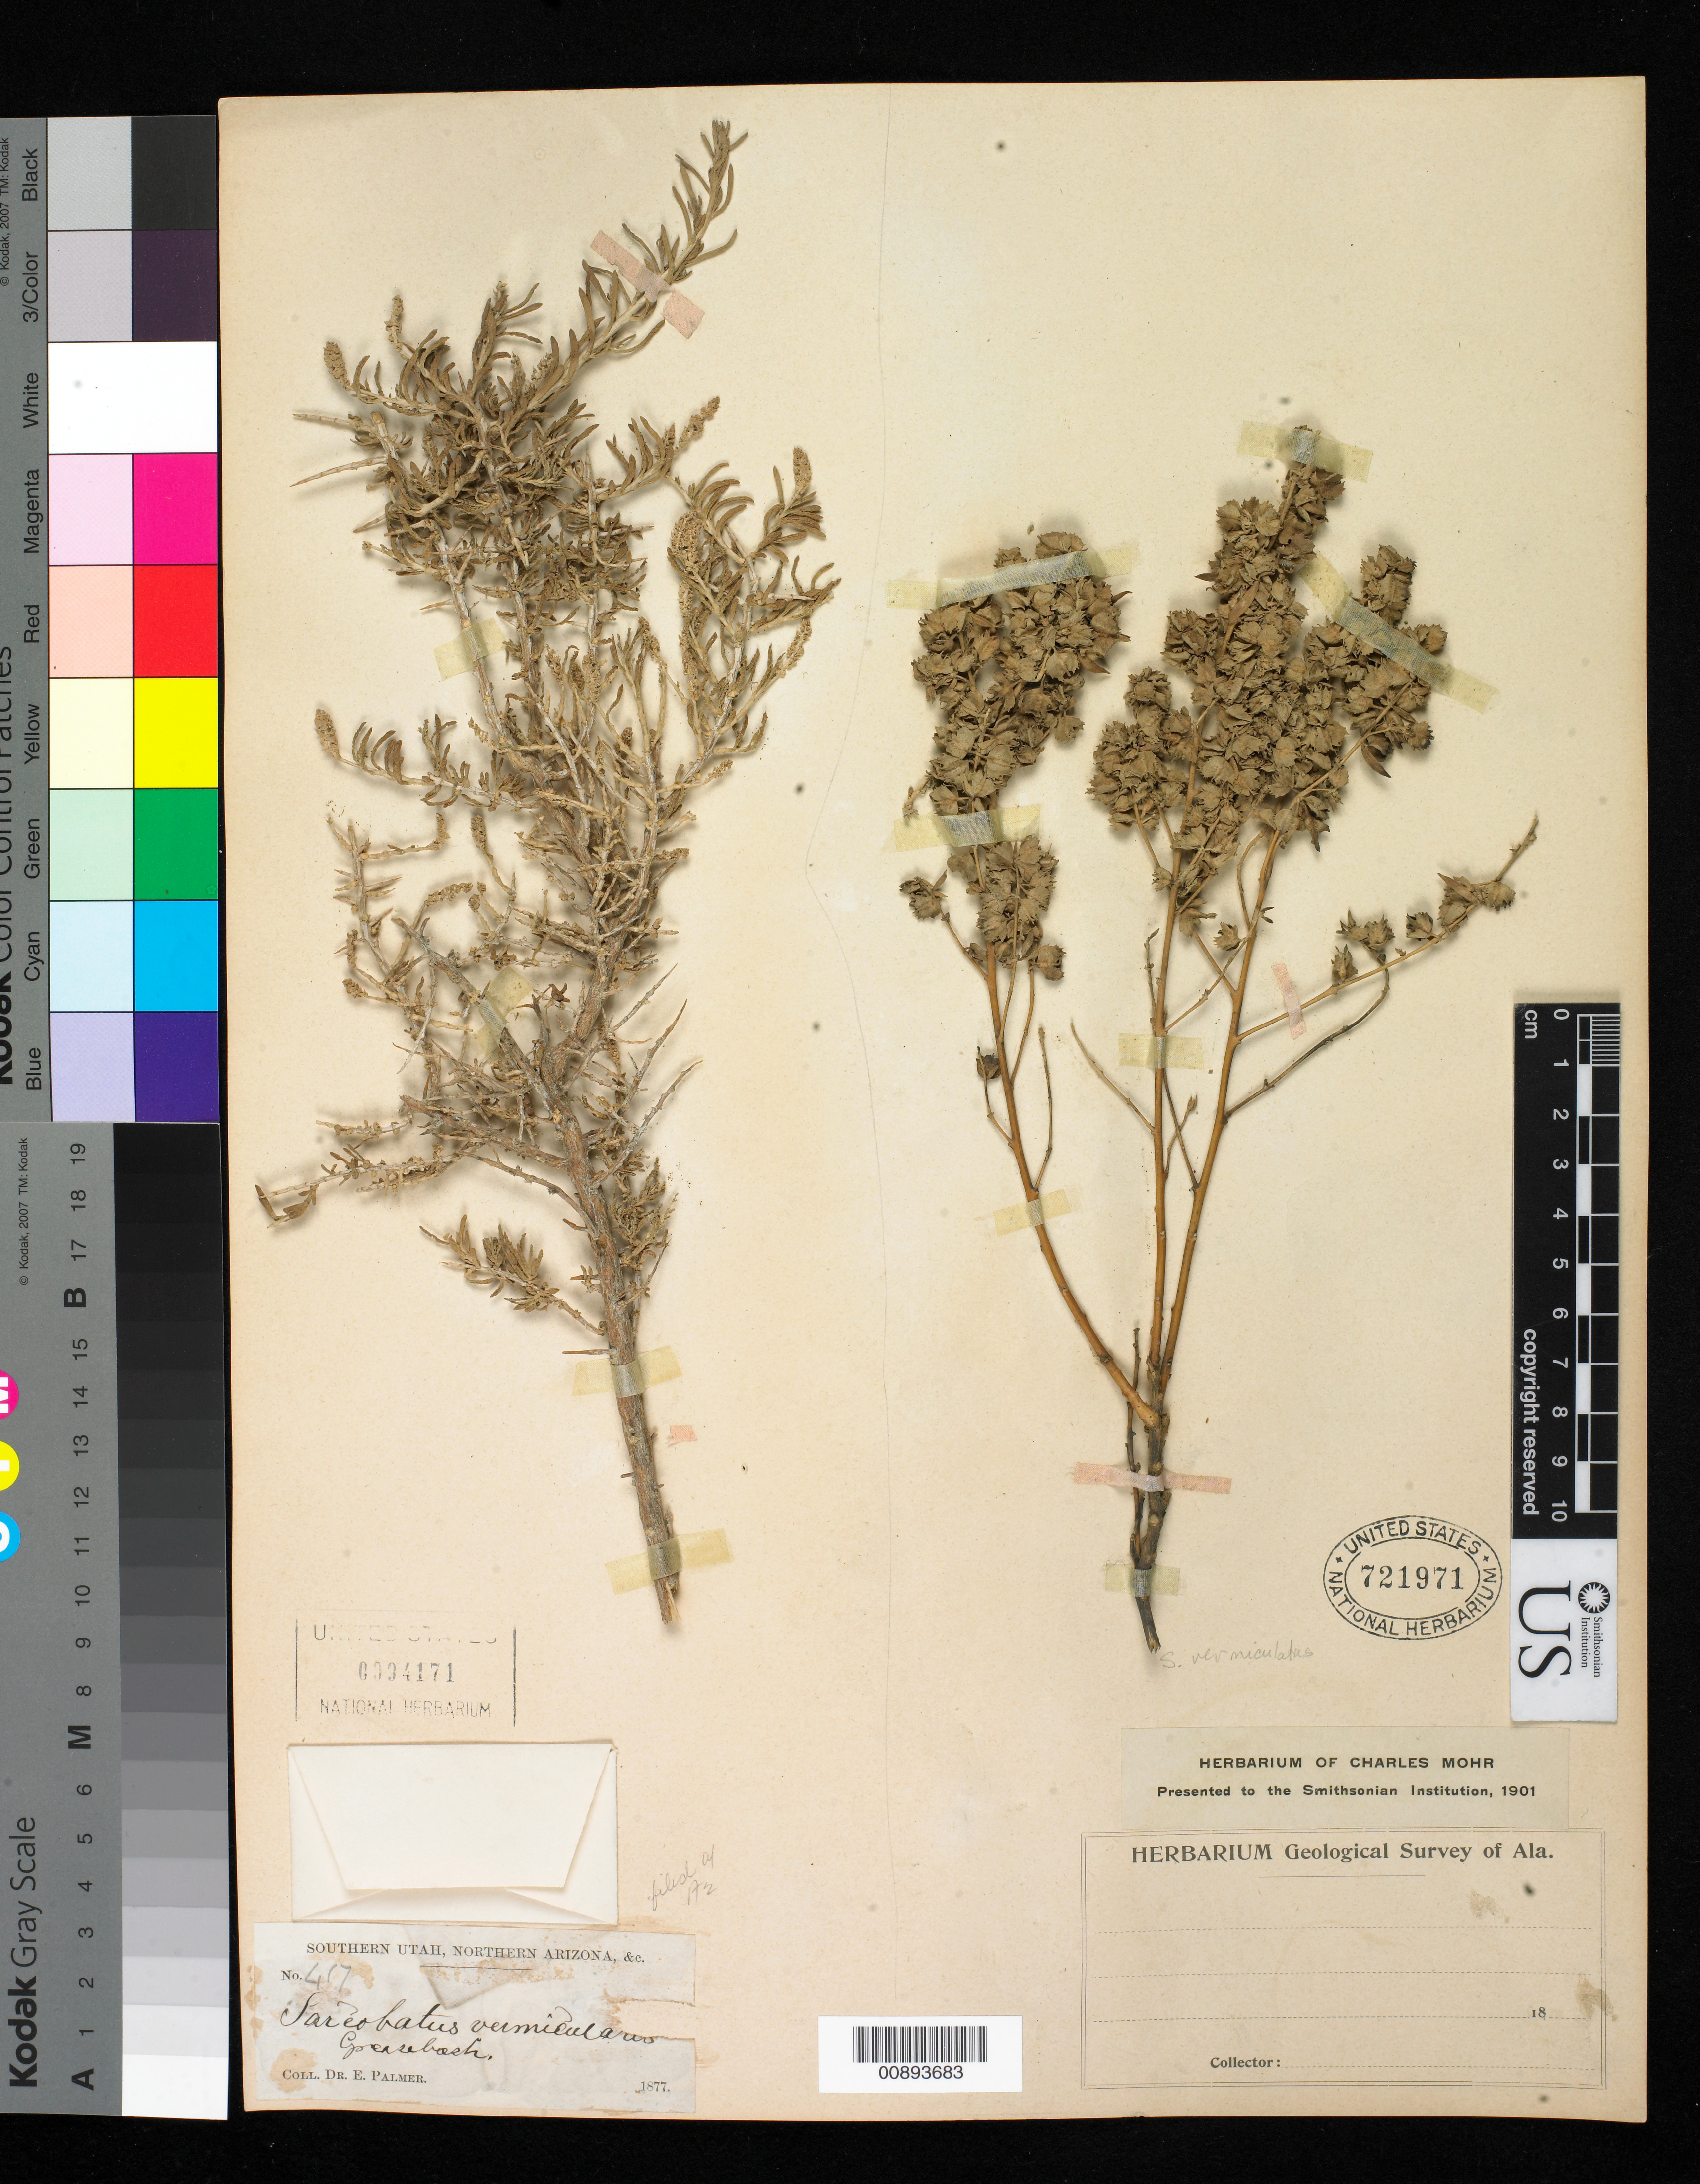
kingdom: Plantae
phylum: Tracheophyta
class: Magnoliopsida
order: Caryophyllales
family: Sarcobataceae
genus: Sarcobatus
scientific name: Sarcobatus vermiculatus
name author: (Hook.) Torr.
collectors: Herb. Geological Survey of Ala.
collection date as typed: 18--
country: United States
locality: USA.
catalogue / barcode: US 721971-2